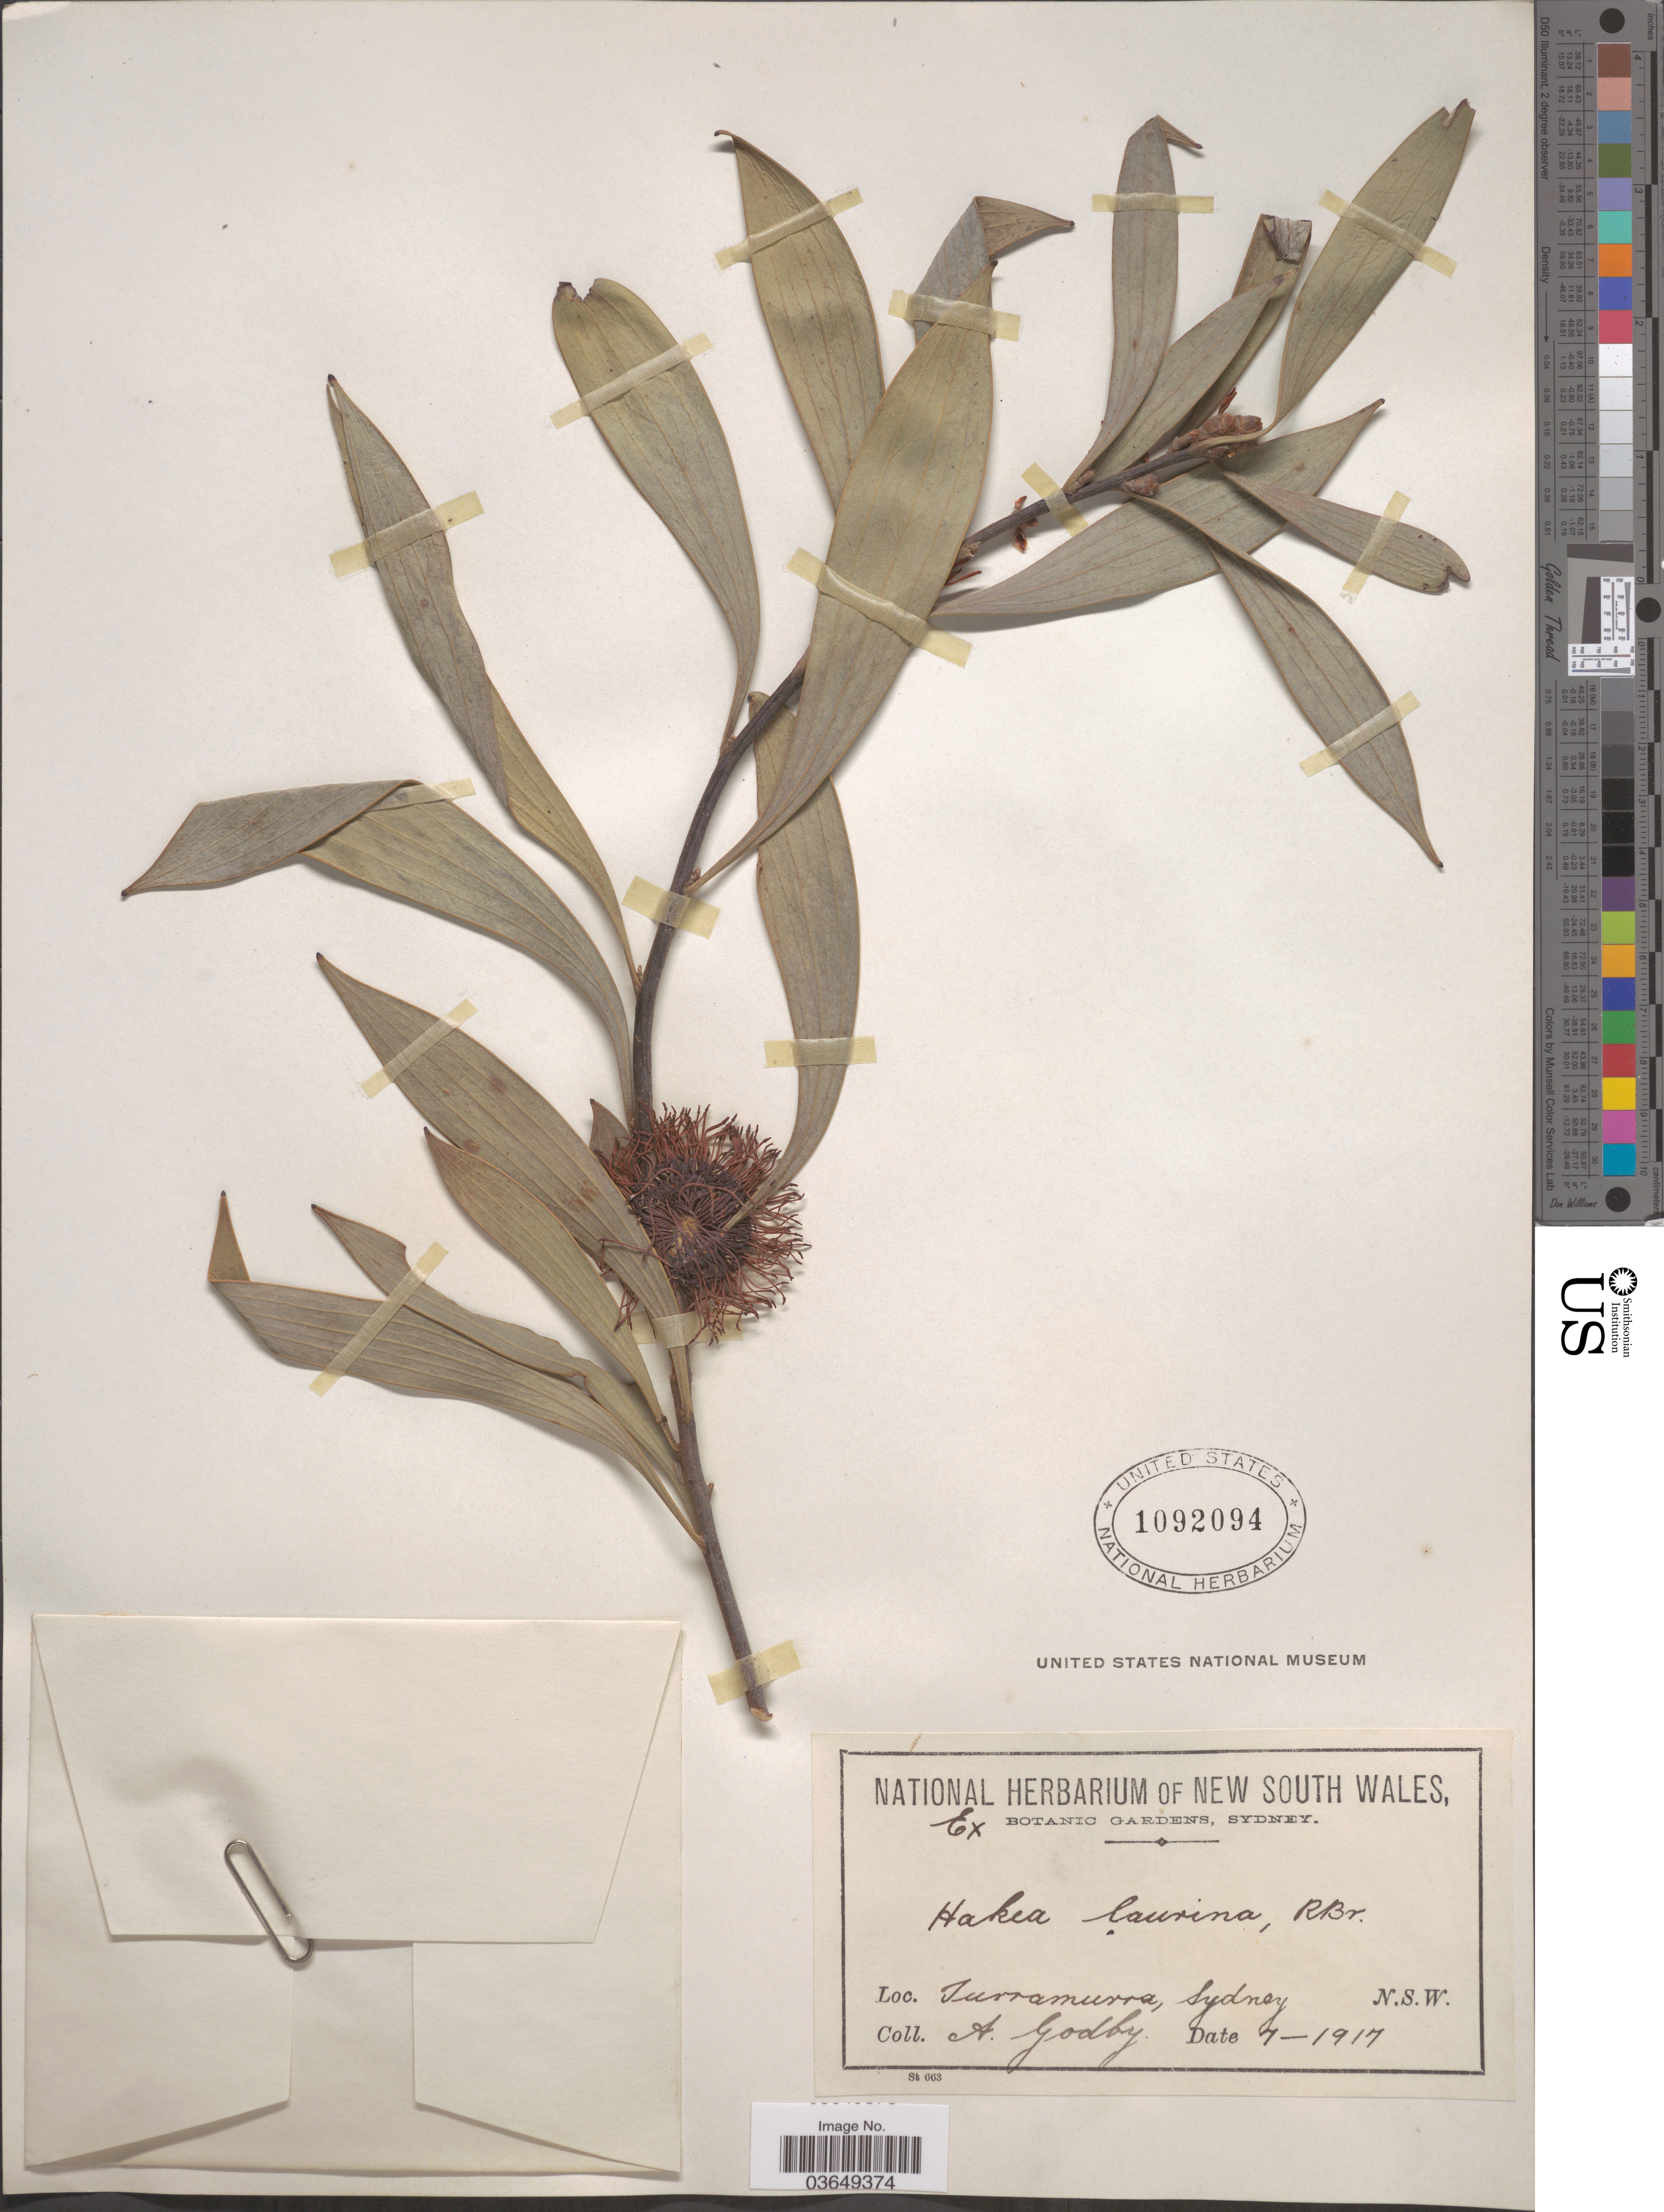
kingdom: Plantae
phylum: Tracheophyta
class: Magnoliopsida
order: Proteales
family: Proteaceae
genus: Hakea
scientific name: Hakea laurina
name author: R. Br.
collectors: A. Godby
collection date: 1917-07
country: Australia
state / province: New South Wales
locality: Turramurra, Sydney.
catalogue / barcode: US 1092094